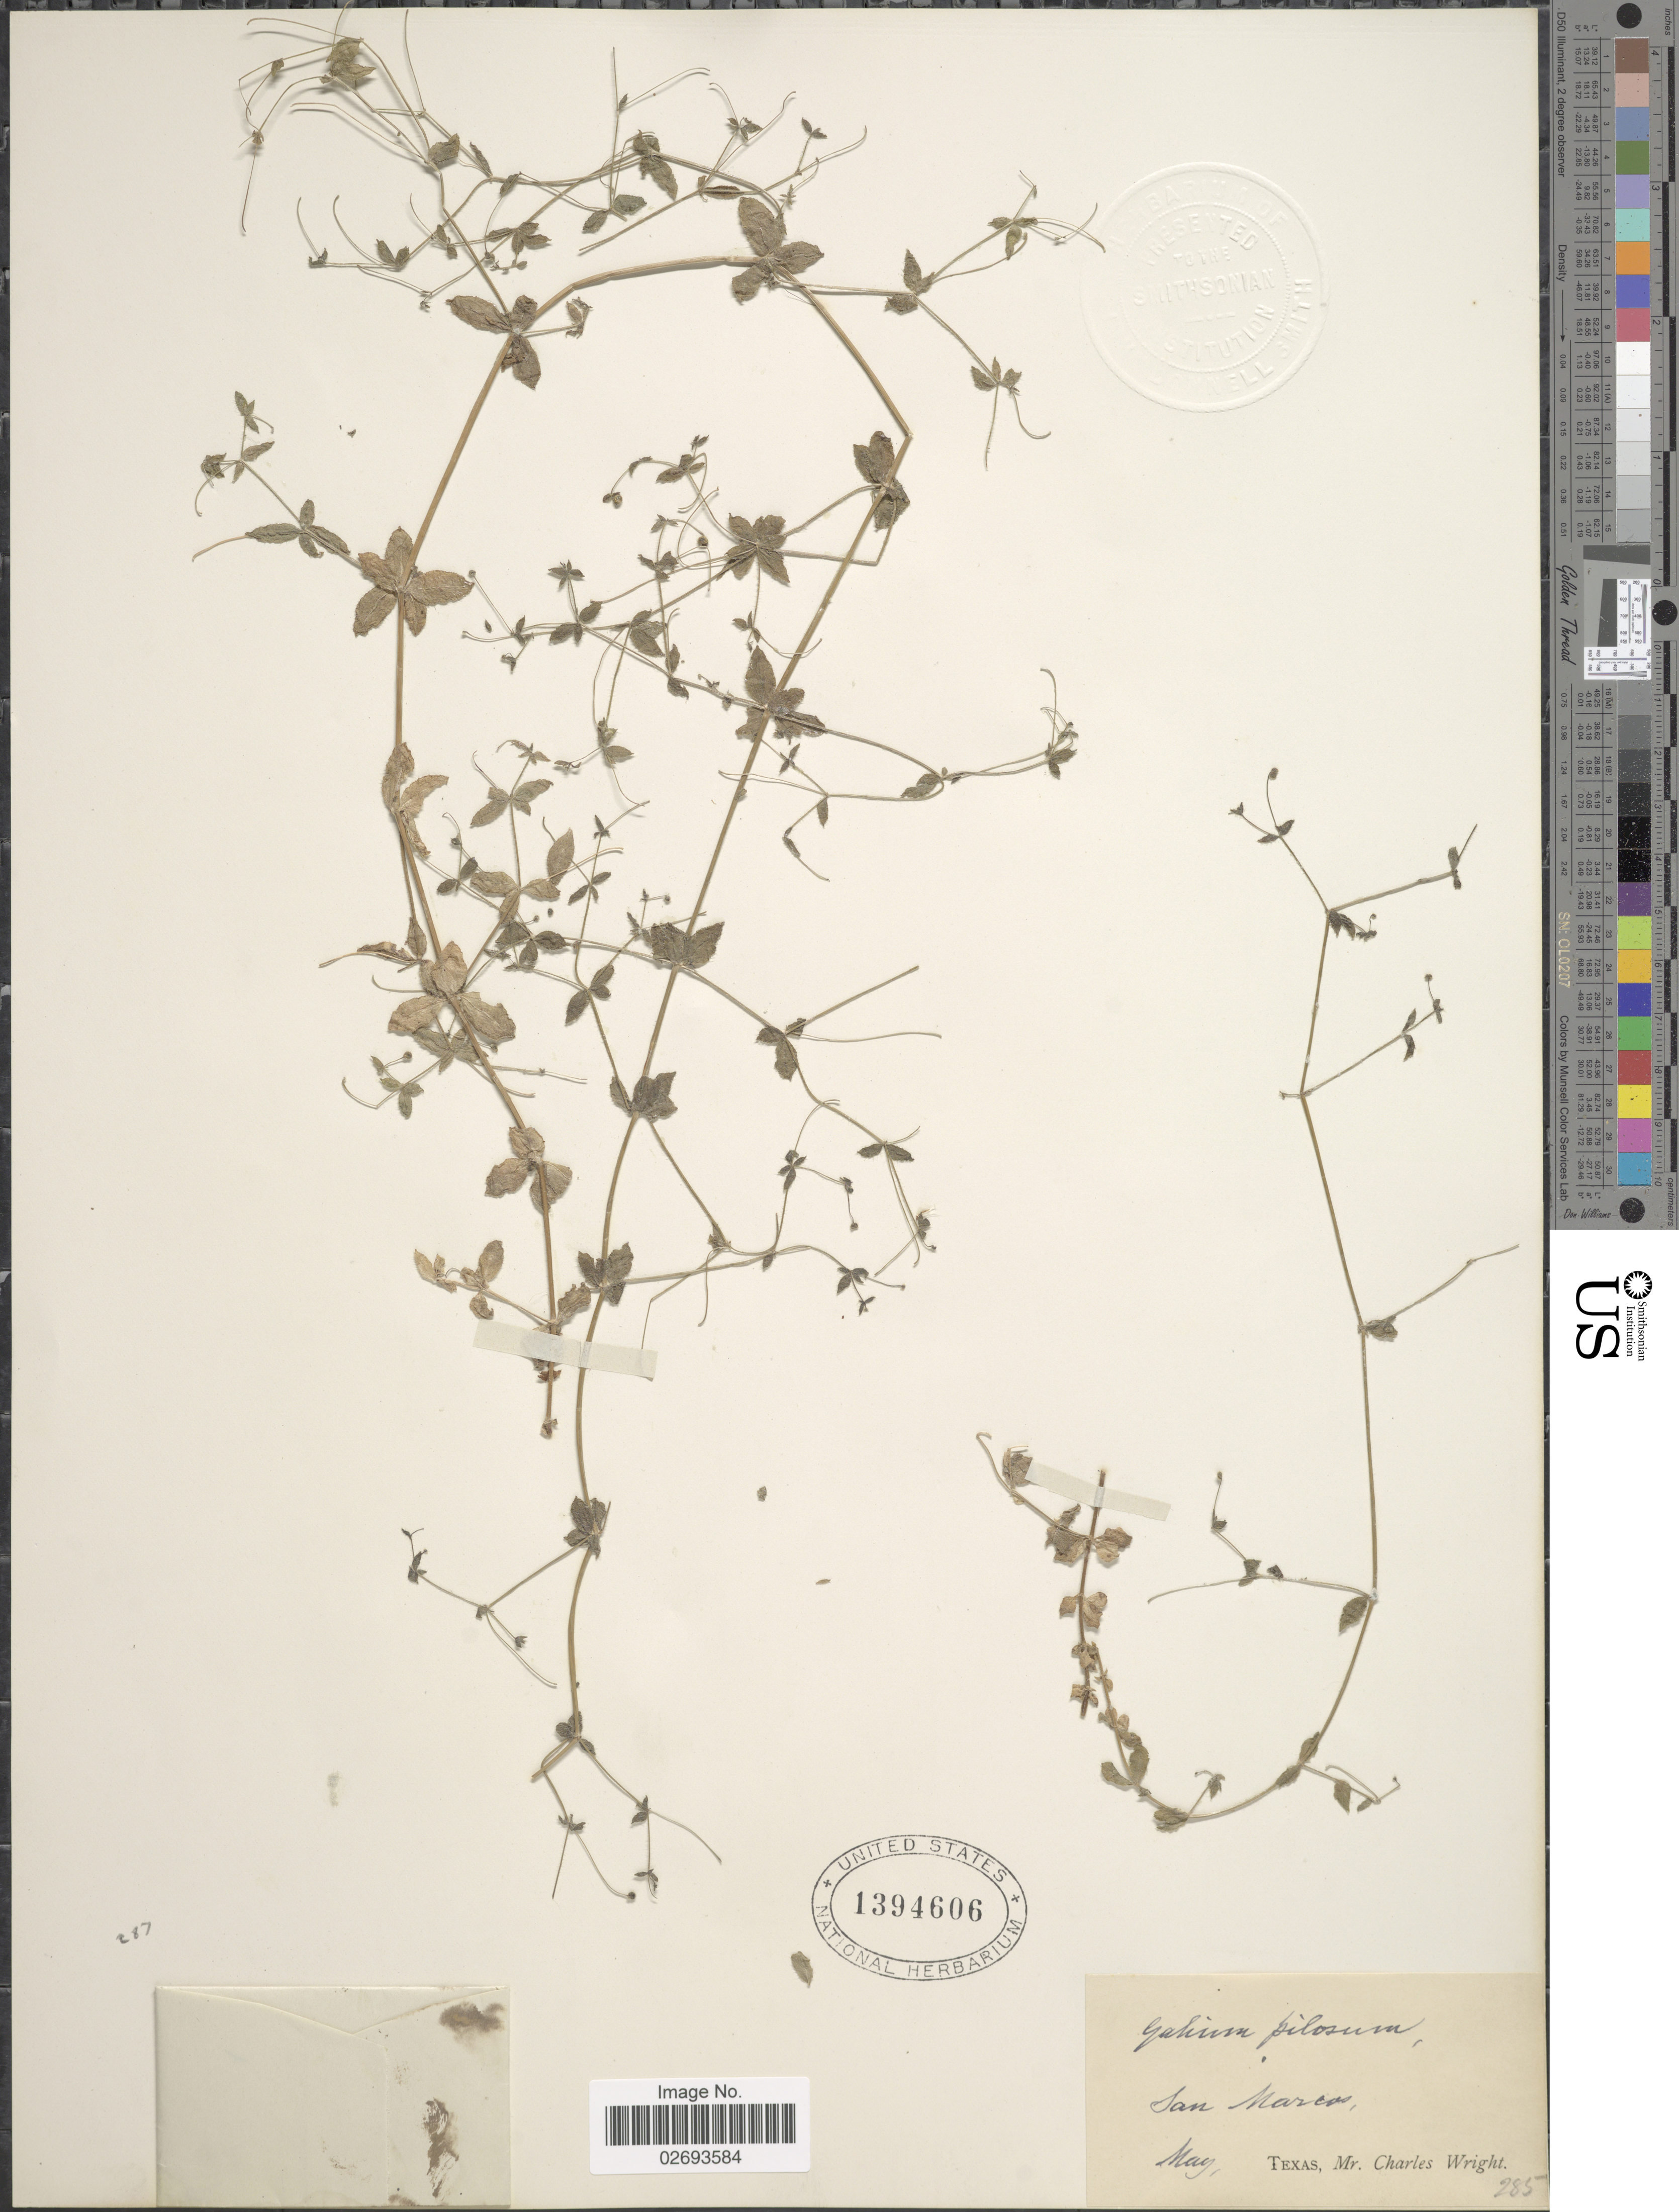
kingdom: Plantae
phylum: Tracheophyta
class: Magnoliopsida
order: Gentianales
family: Rubiaceae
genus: Galium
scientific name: Galium pilosum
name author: Aiton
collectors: C. Wright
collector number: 285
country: United States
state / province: Texas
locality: San Marcos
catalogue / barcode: US 1394606